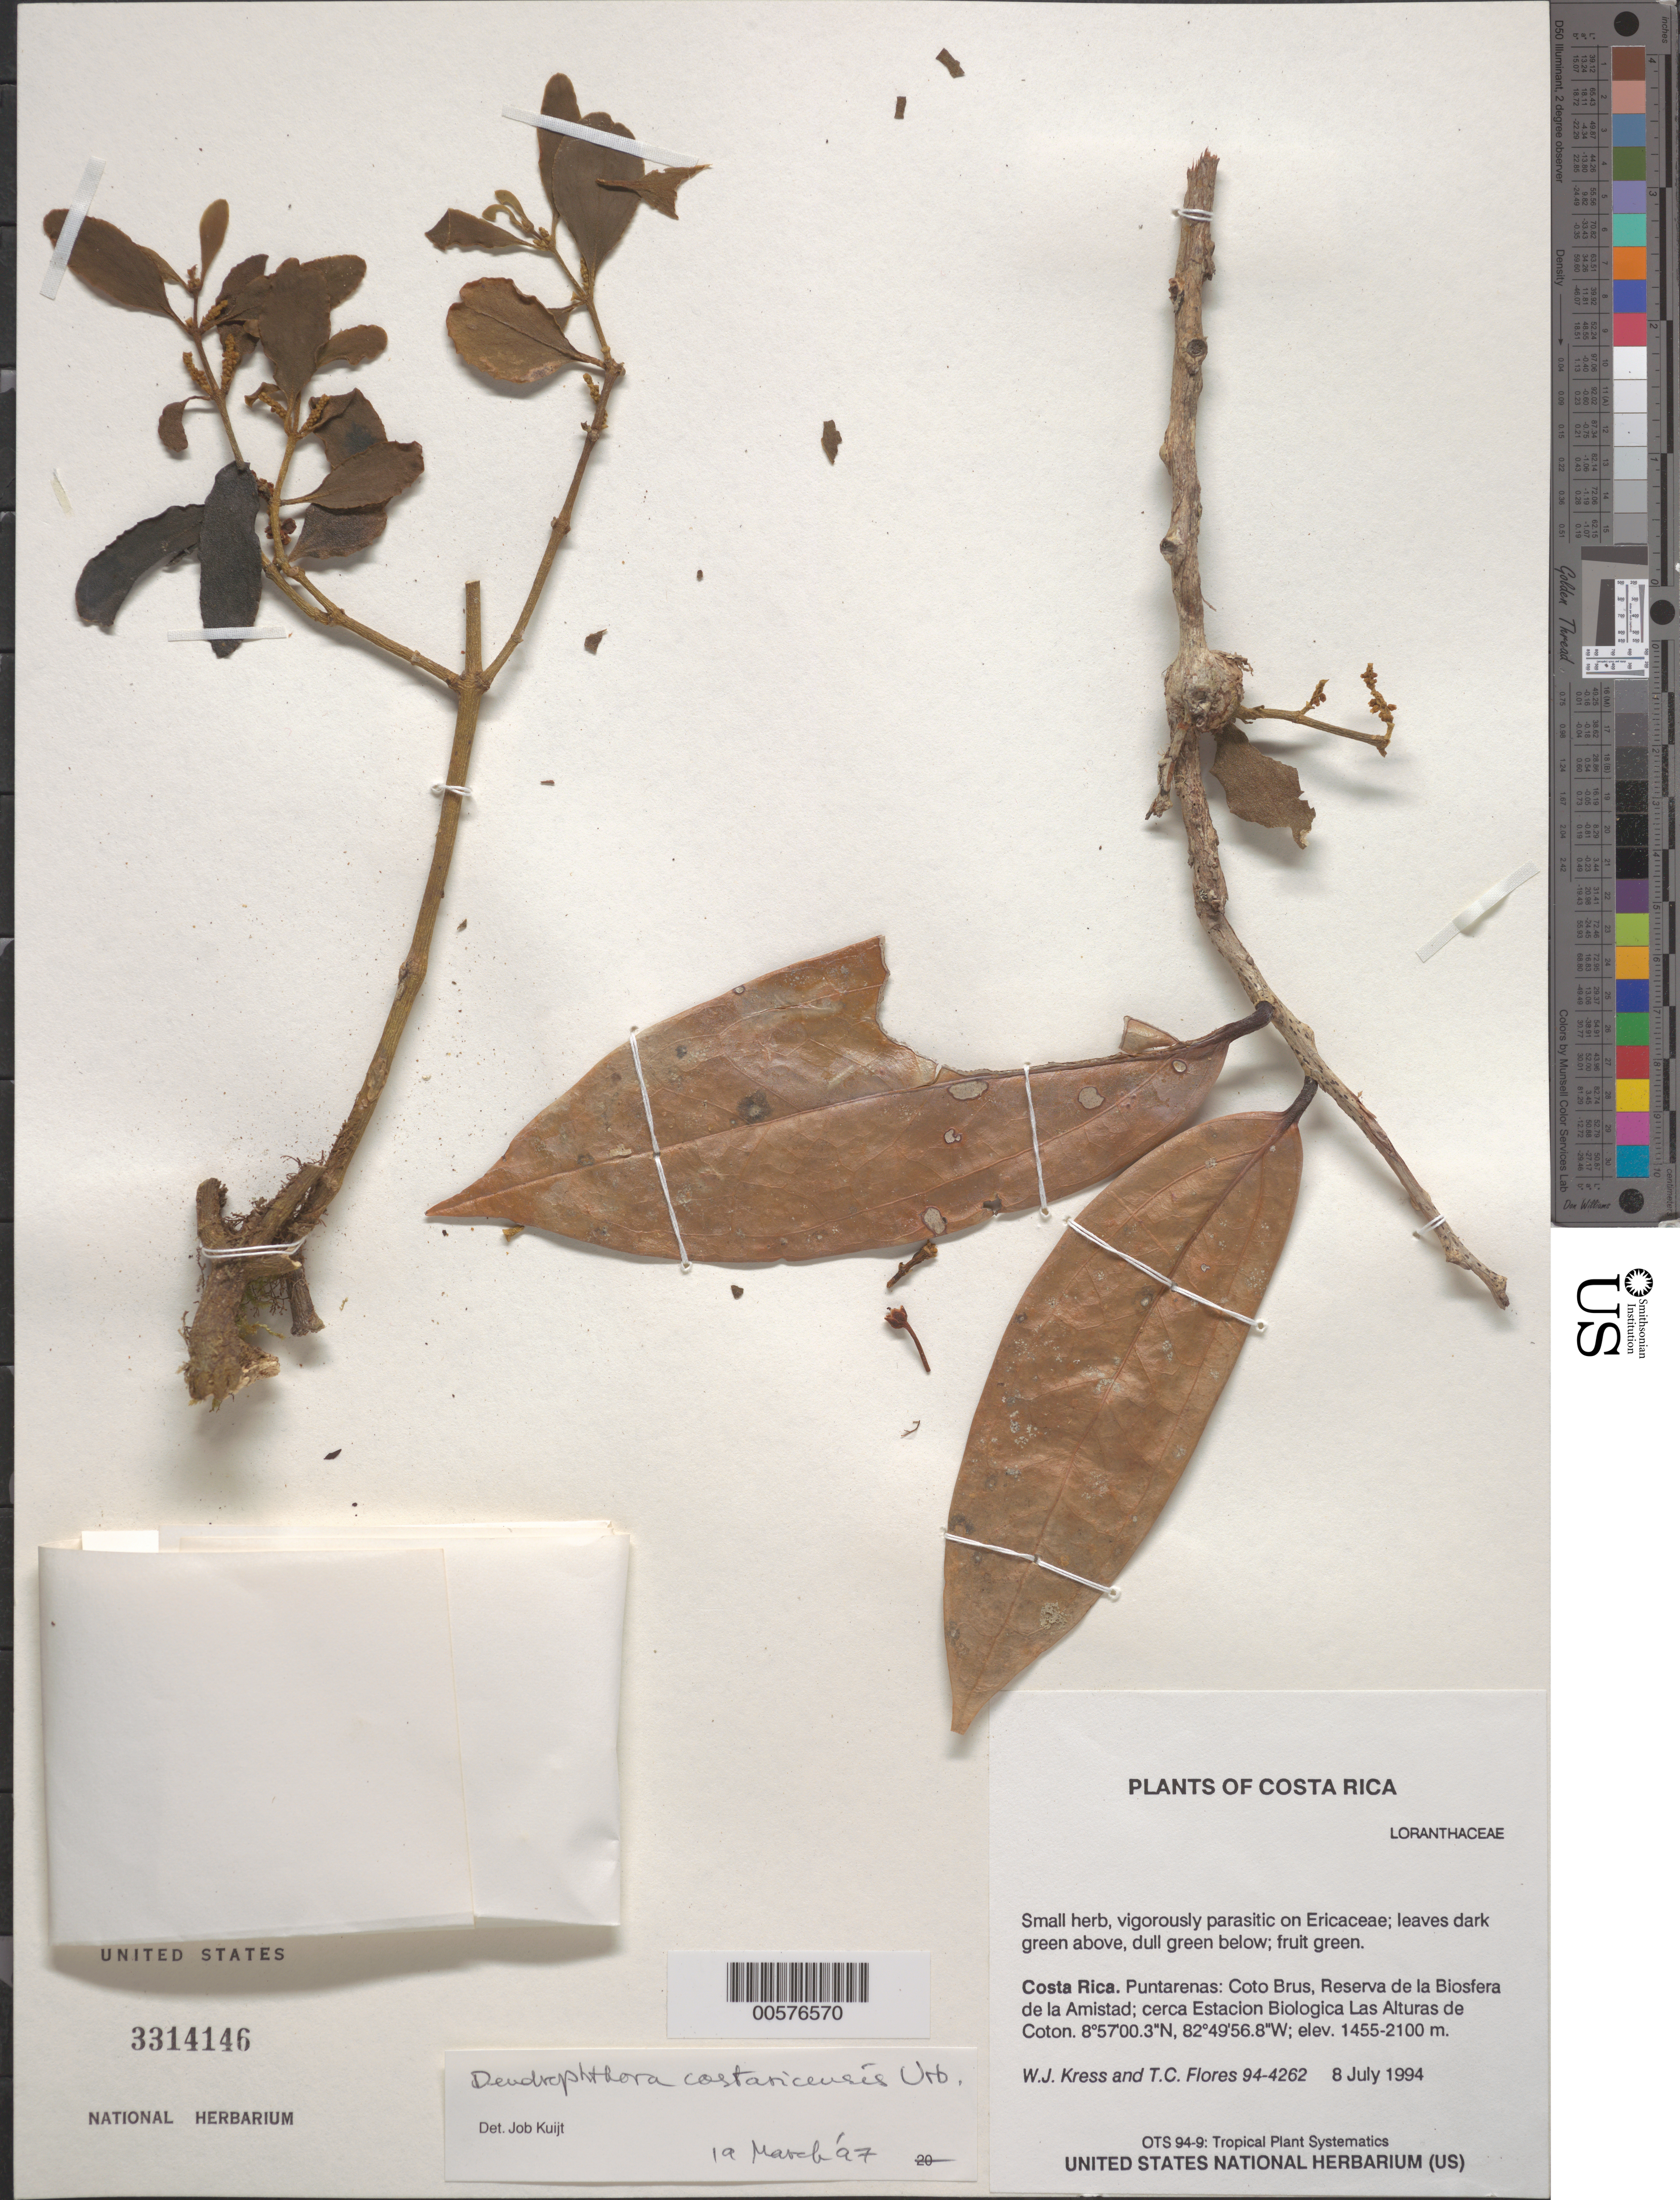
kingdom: Plantae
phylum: Tracheophyta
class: Magnoliopsida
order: Santalales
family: Viscaceae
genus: Dendrophthora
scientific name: Dendrophthora costaricensis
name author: Urb.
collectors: W. J. Kress & T. C. Flores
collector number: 94-4262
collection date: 1994-08-08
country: Costa Rica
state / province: Puntarenas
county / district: Coto Brus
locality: Reserva de la Biosfera de la Amistad; cerca Estacion Biologica Las Alturas de Coton. 8°57'00.3"N, 82°49'56.8"W.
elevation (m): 1455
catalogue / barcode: US 3314146